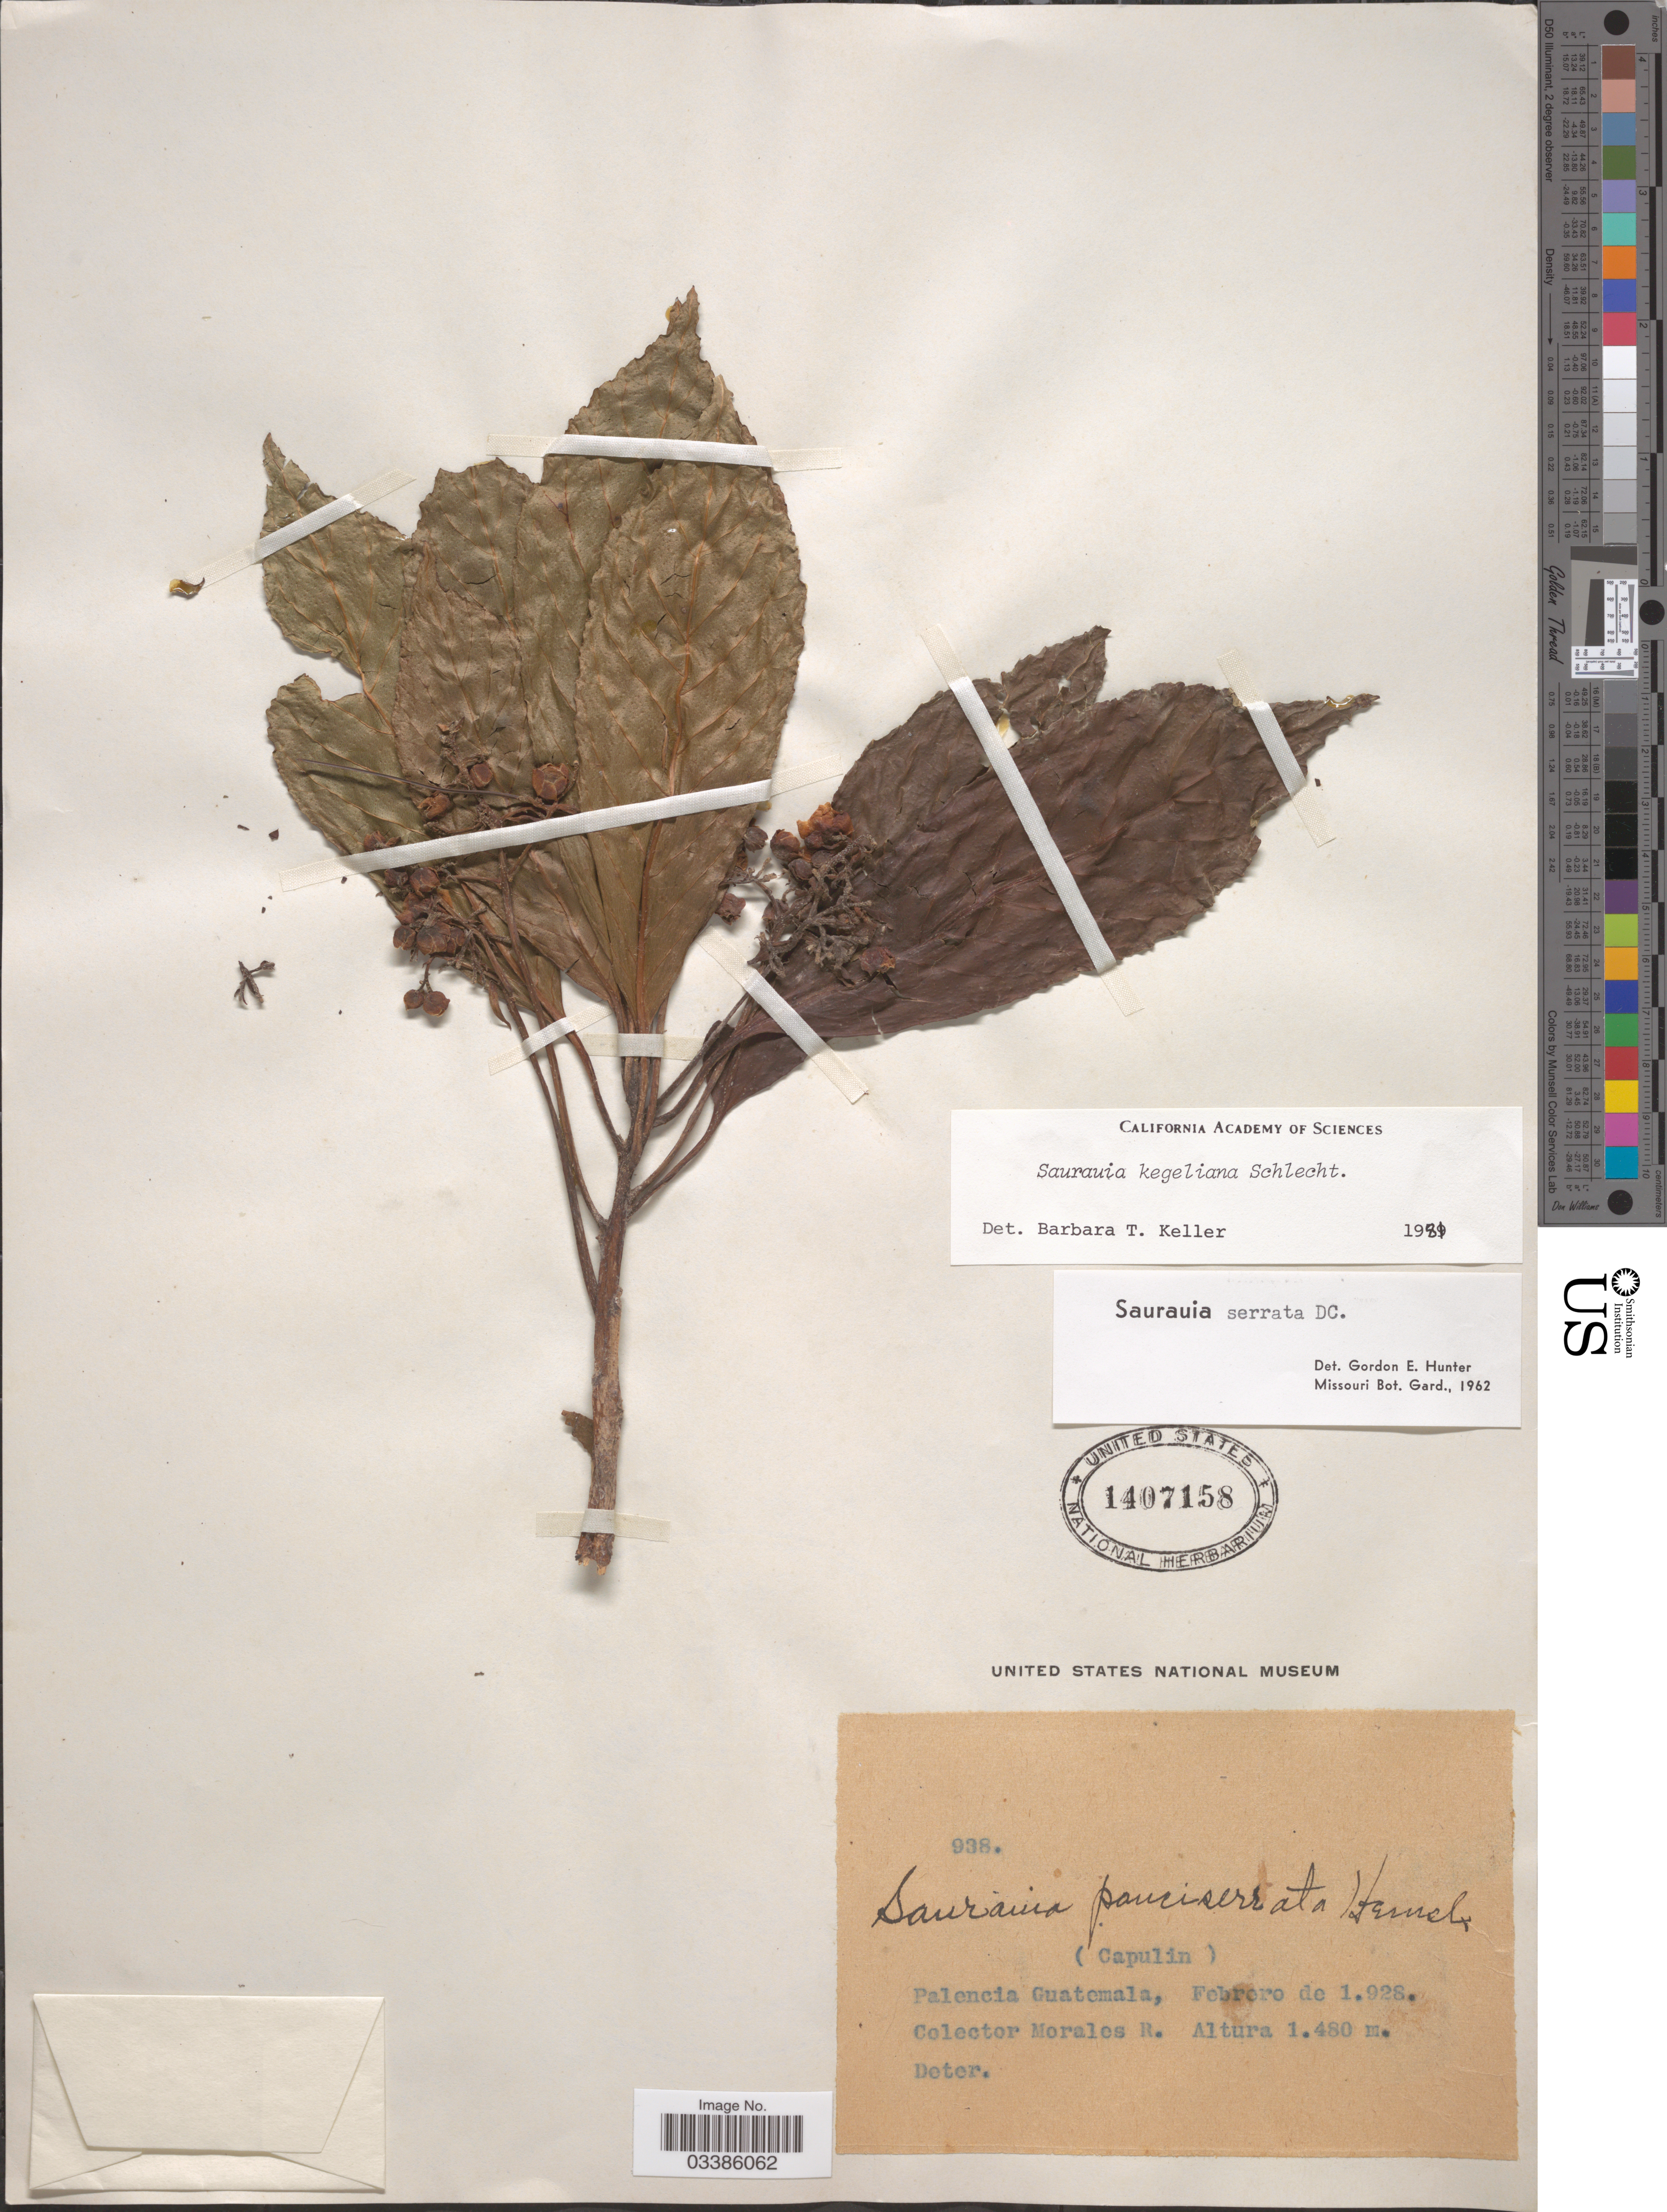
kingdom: Plantae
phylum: Tracheophyta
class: Magnoliopsida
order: Ericales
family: Actinidiaceae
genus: Saurauia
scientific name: Saurauia kegeliana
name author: Schltdl.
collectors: R. Morales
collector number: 938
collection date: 1928-02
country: Guatemala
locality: Palencia Guatemala.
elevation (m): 1480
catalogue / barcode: US 1407158